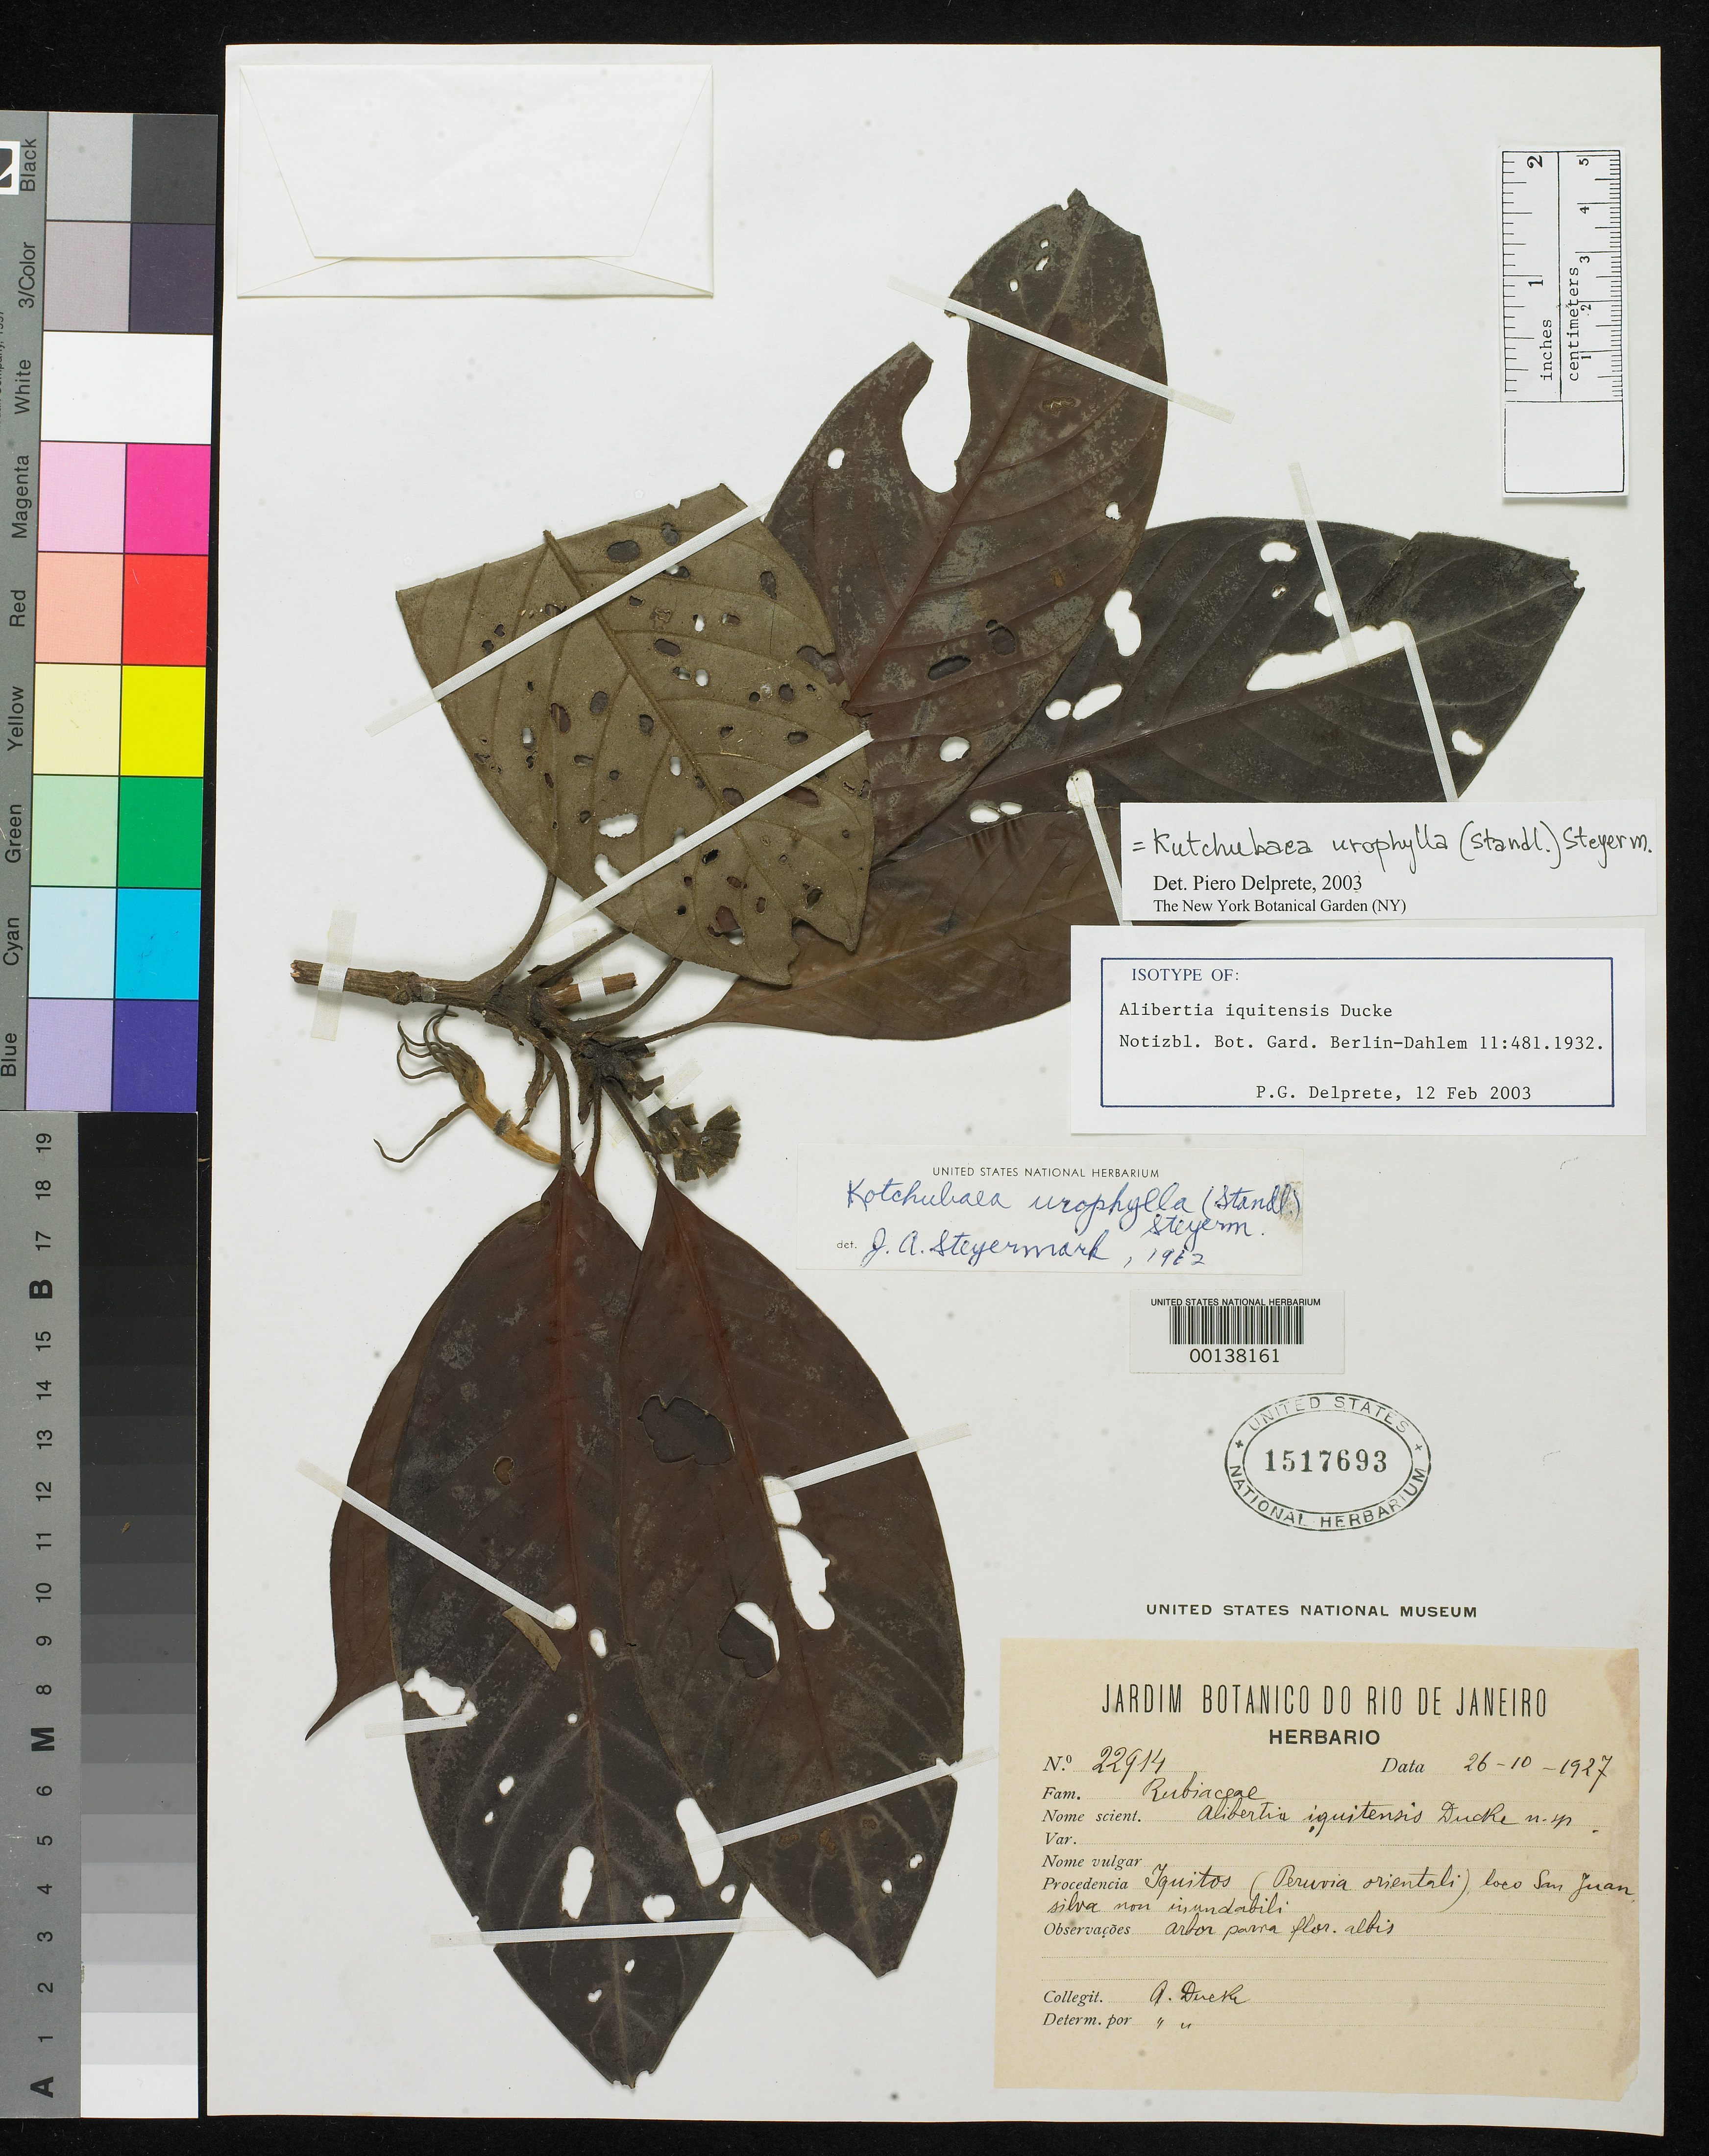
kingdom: Plantae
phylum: Tracheophyta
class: Magnoliopsida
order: Gentianales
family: Rubiaceae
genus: Alibertia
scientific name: Alibertia iquitensis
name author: Ducke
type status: Isotype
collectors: A. Ducke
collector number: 22914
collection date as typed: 26 Oct 1927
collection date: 1927-10-26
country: Peru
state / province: Loreto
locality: Iquitos, Peruvia Oriental, Loco San Juan.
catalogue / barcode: US 1517693